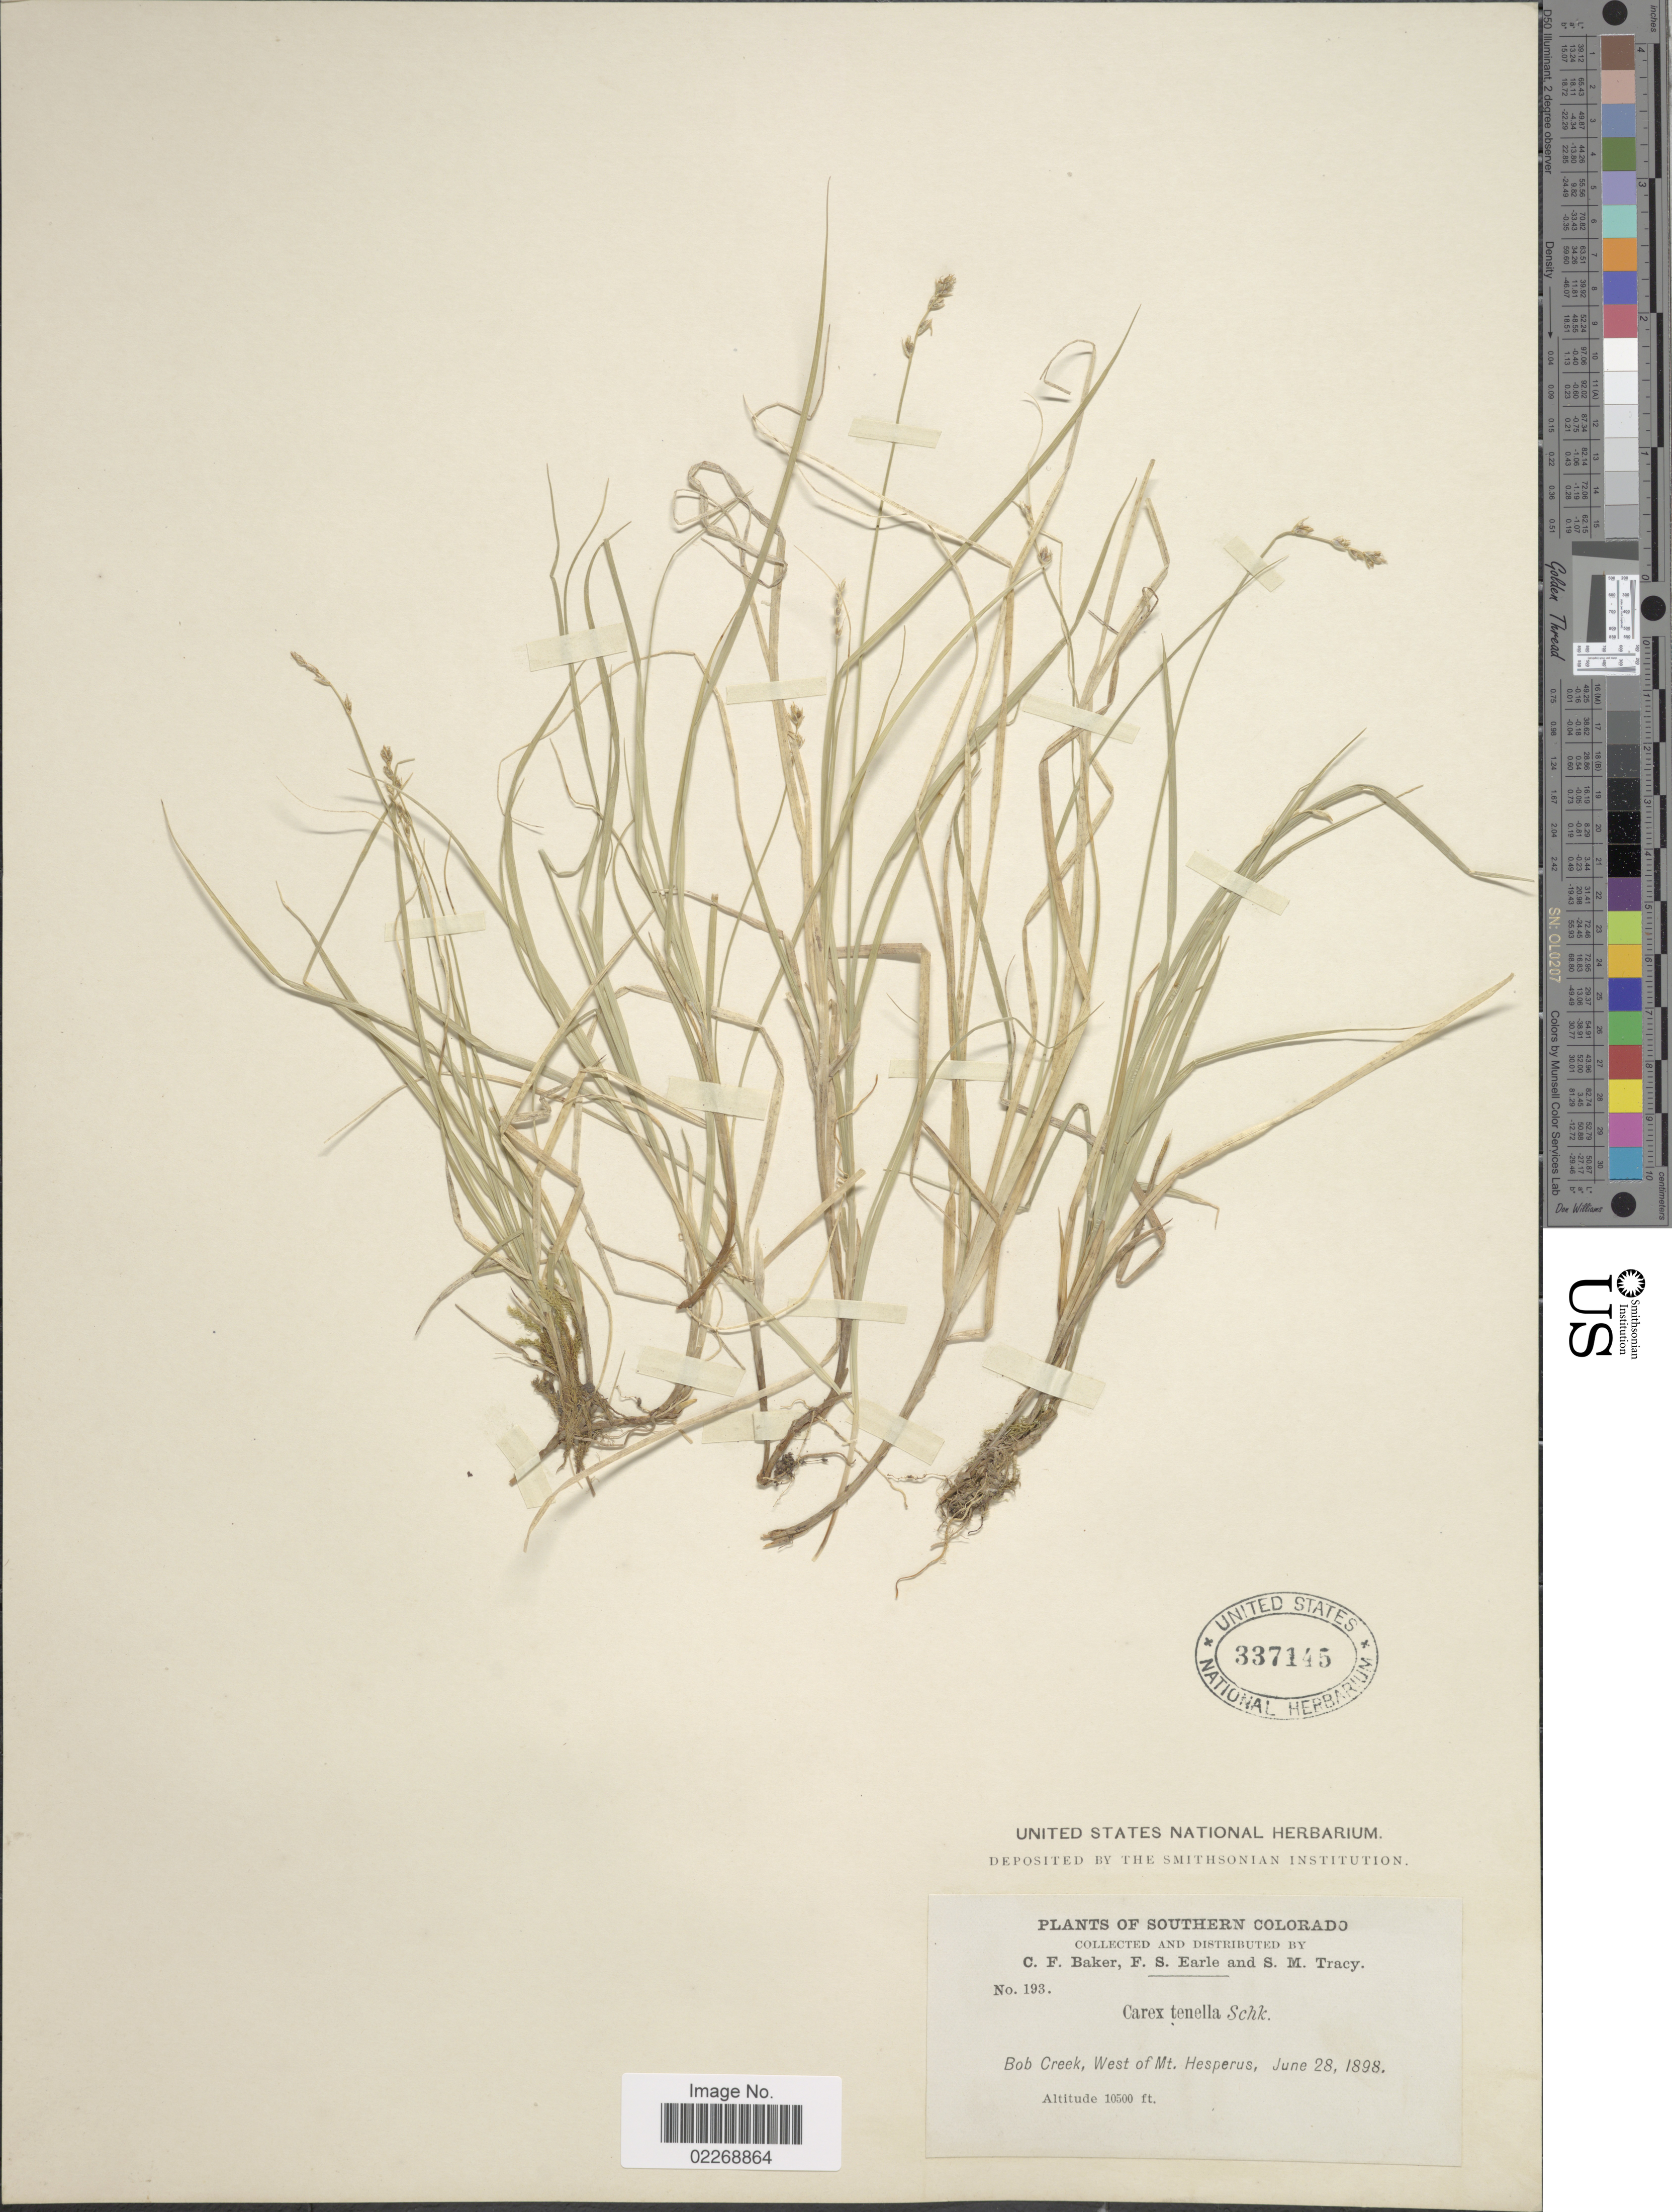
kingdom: Plantae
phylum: Tracheophyta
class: Liliopsida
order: Poales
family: Cyperaceae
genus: Carex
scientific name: Carex disperma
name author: Dewey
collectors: C. F. Baker, F. S. Earle & S. M. Tracy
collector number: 193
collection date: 1898-06-28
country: United States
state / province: Colorado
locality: Southern Colorado, Bob Creek, West of Mt Hesperus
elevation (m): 3200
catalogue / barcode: US 337145